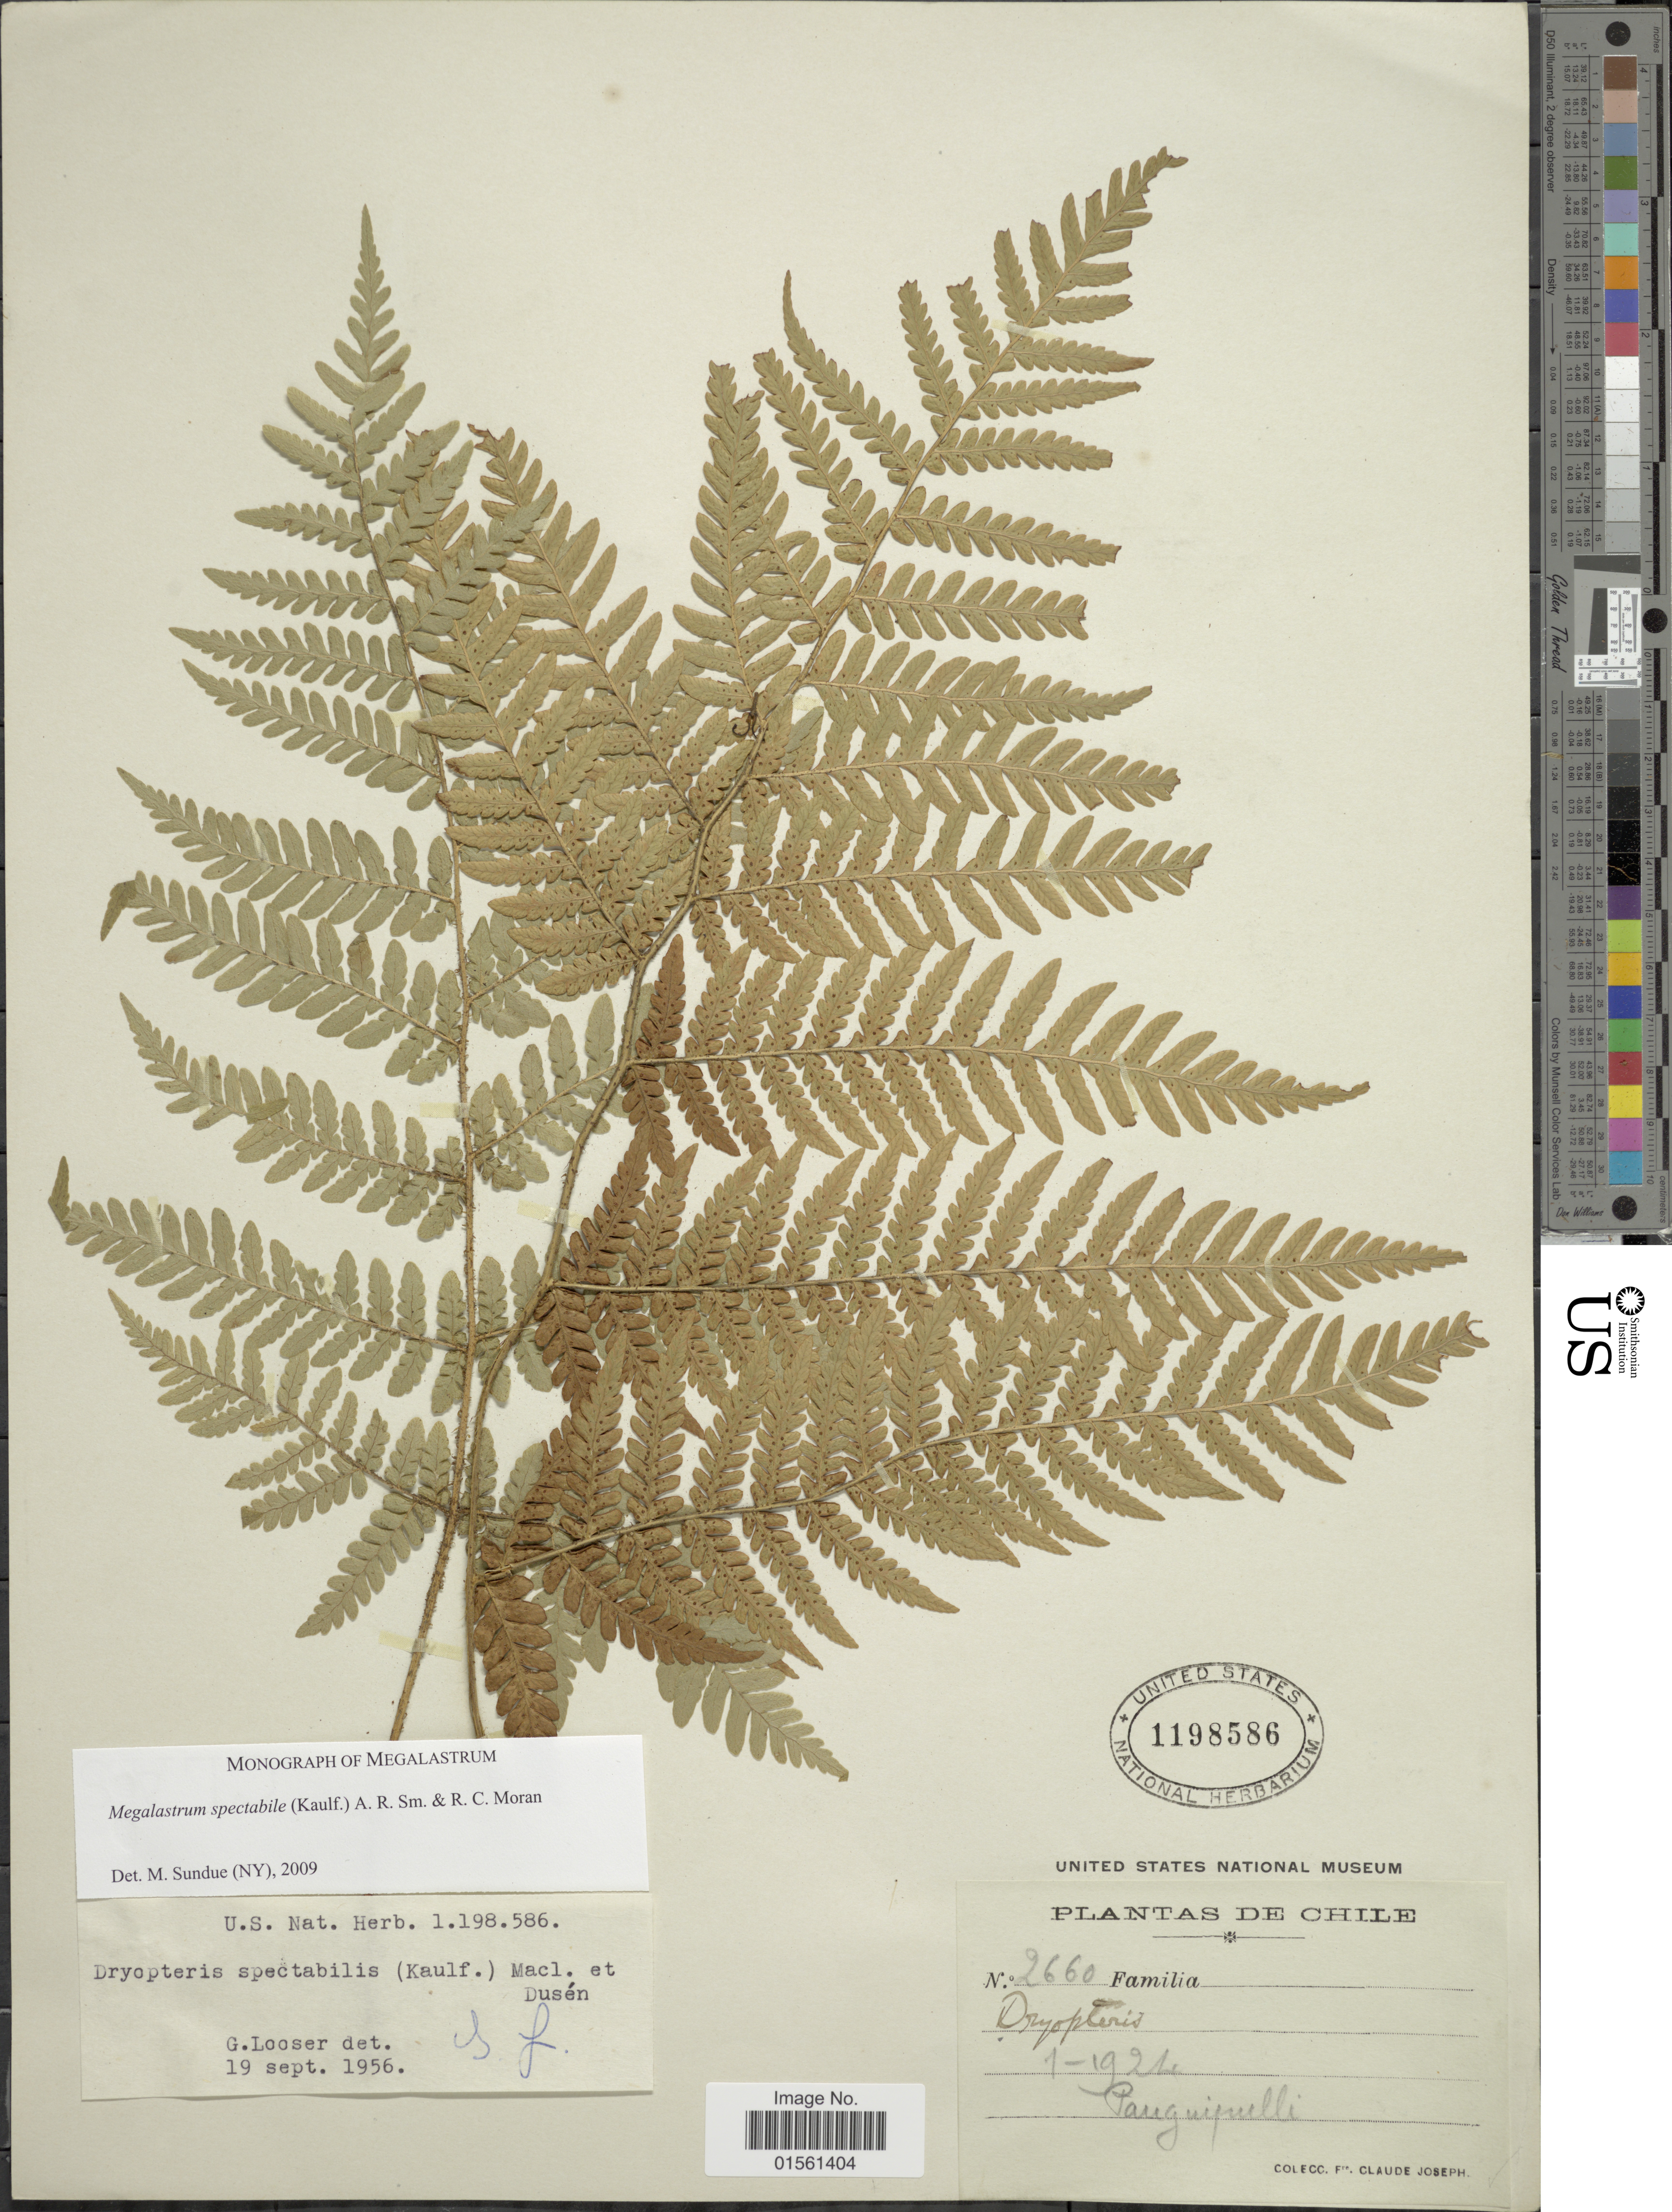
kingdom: Plantae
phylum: Tracheophyta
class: Polypodiopsida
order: Polypodiales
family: Dryopteridaceae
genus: Megalastrum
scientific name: Megalastrum spectabile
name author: (Kaulf.) A.R. Sm. & R.C. Moran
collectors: Bro. Claude-Joseph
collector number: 2660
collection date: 1924-01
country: Chile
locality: Panguipille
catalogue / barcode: US 1198586